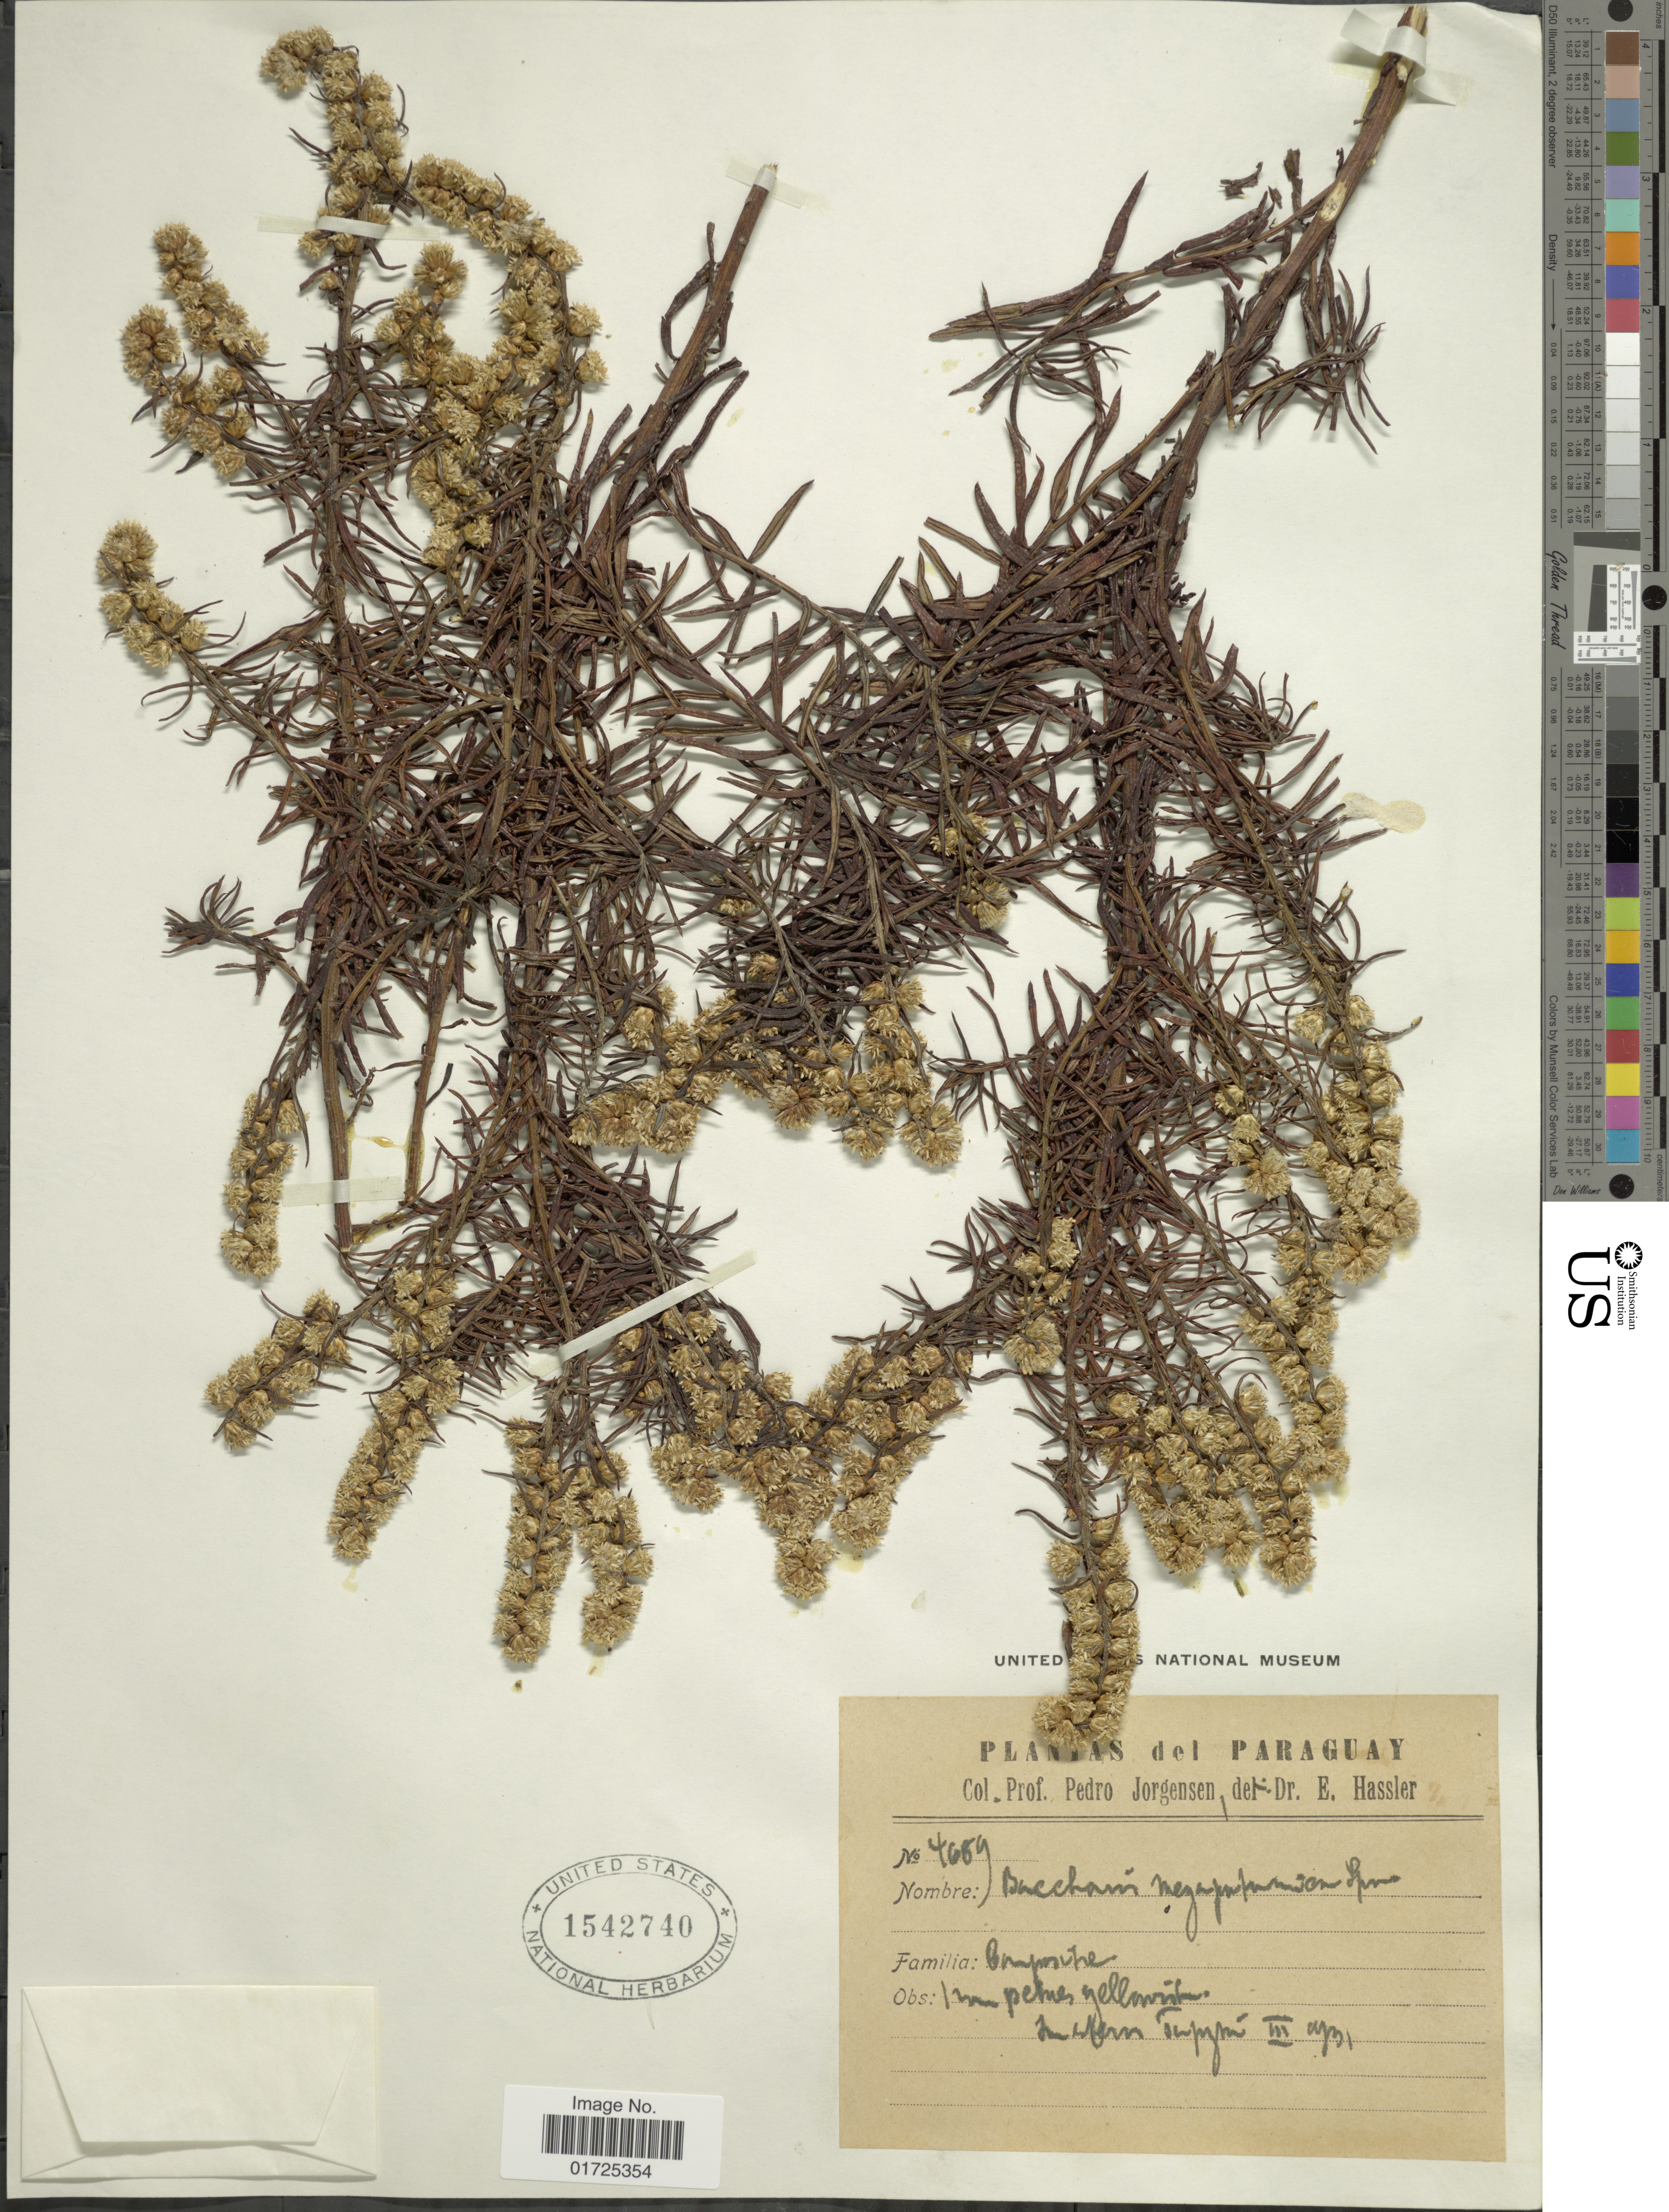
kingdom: Plantae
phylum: Tracheophyta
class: Magnoliopsida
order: Asterales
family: Asteraceae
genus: Baccharis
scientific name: Baccharis megapotamica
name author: Spreng.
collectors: P. Jörgensen & E. Hassler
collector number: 4689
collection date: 1931-03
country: Paraguay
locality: Tapytá.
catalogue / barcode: US 1542740